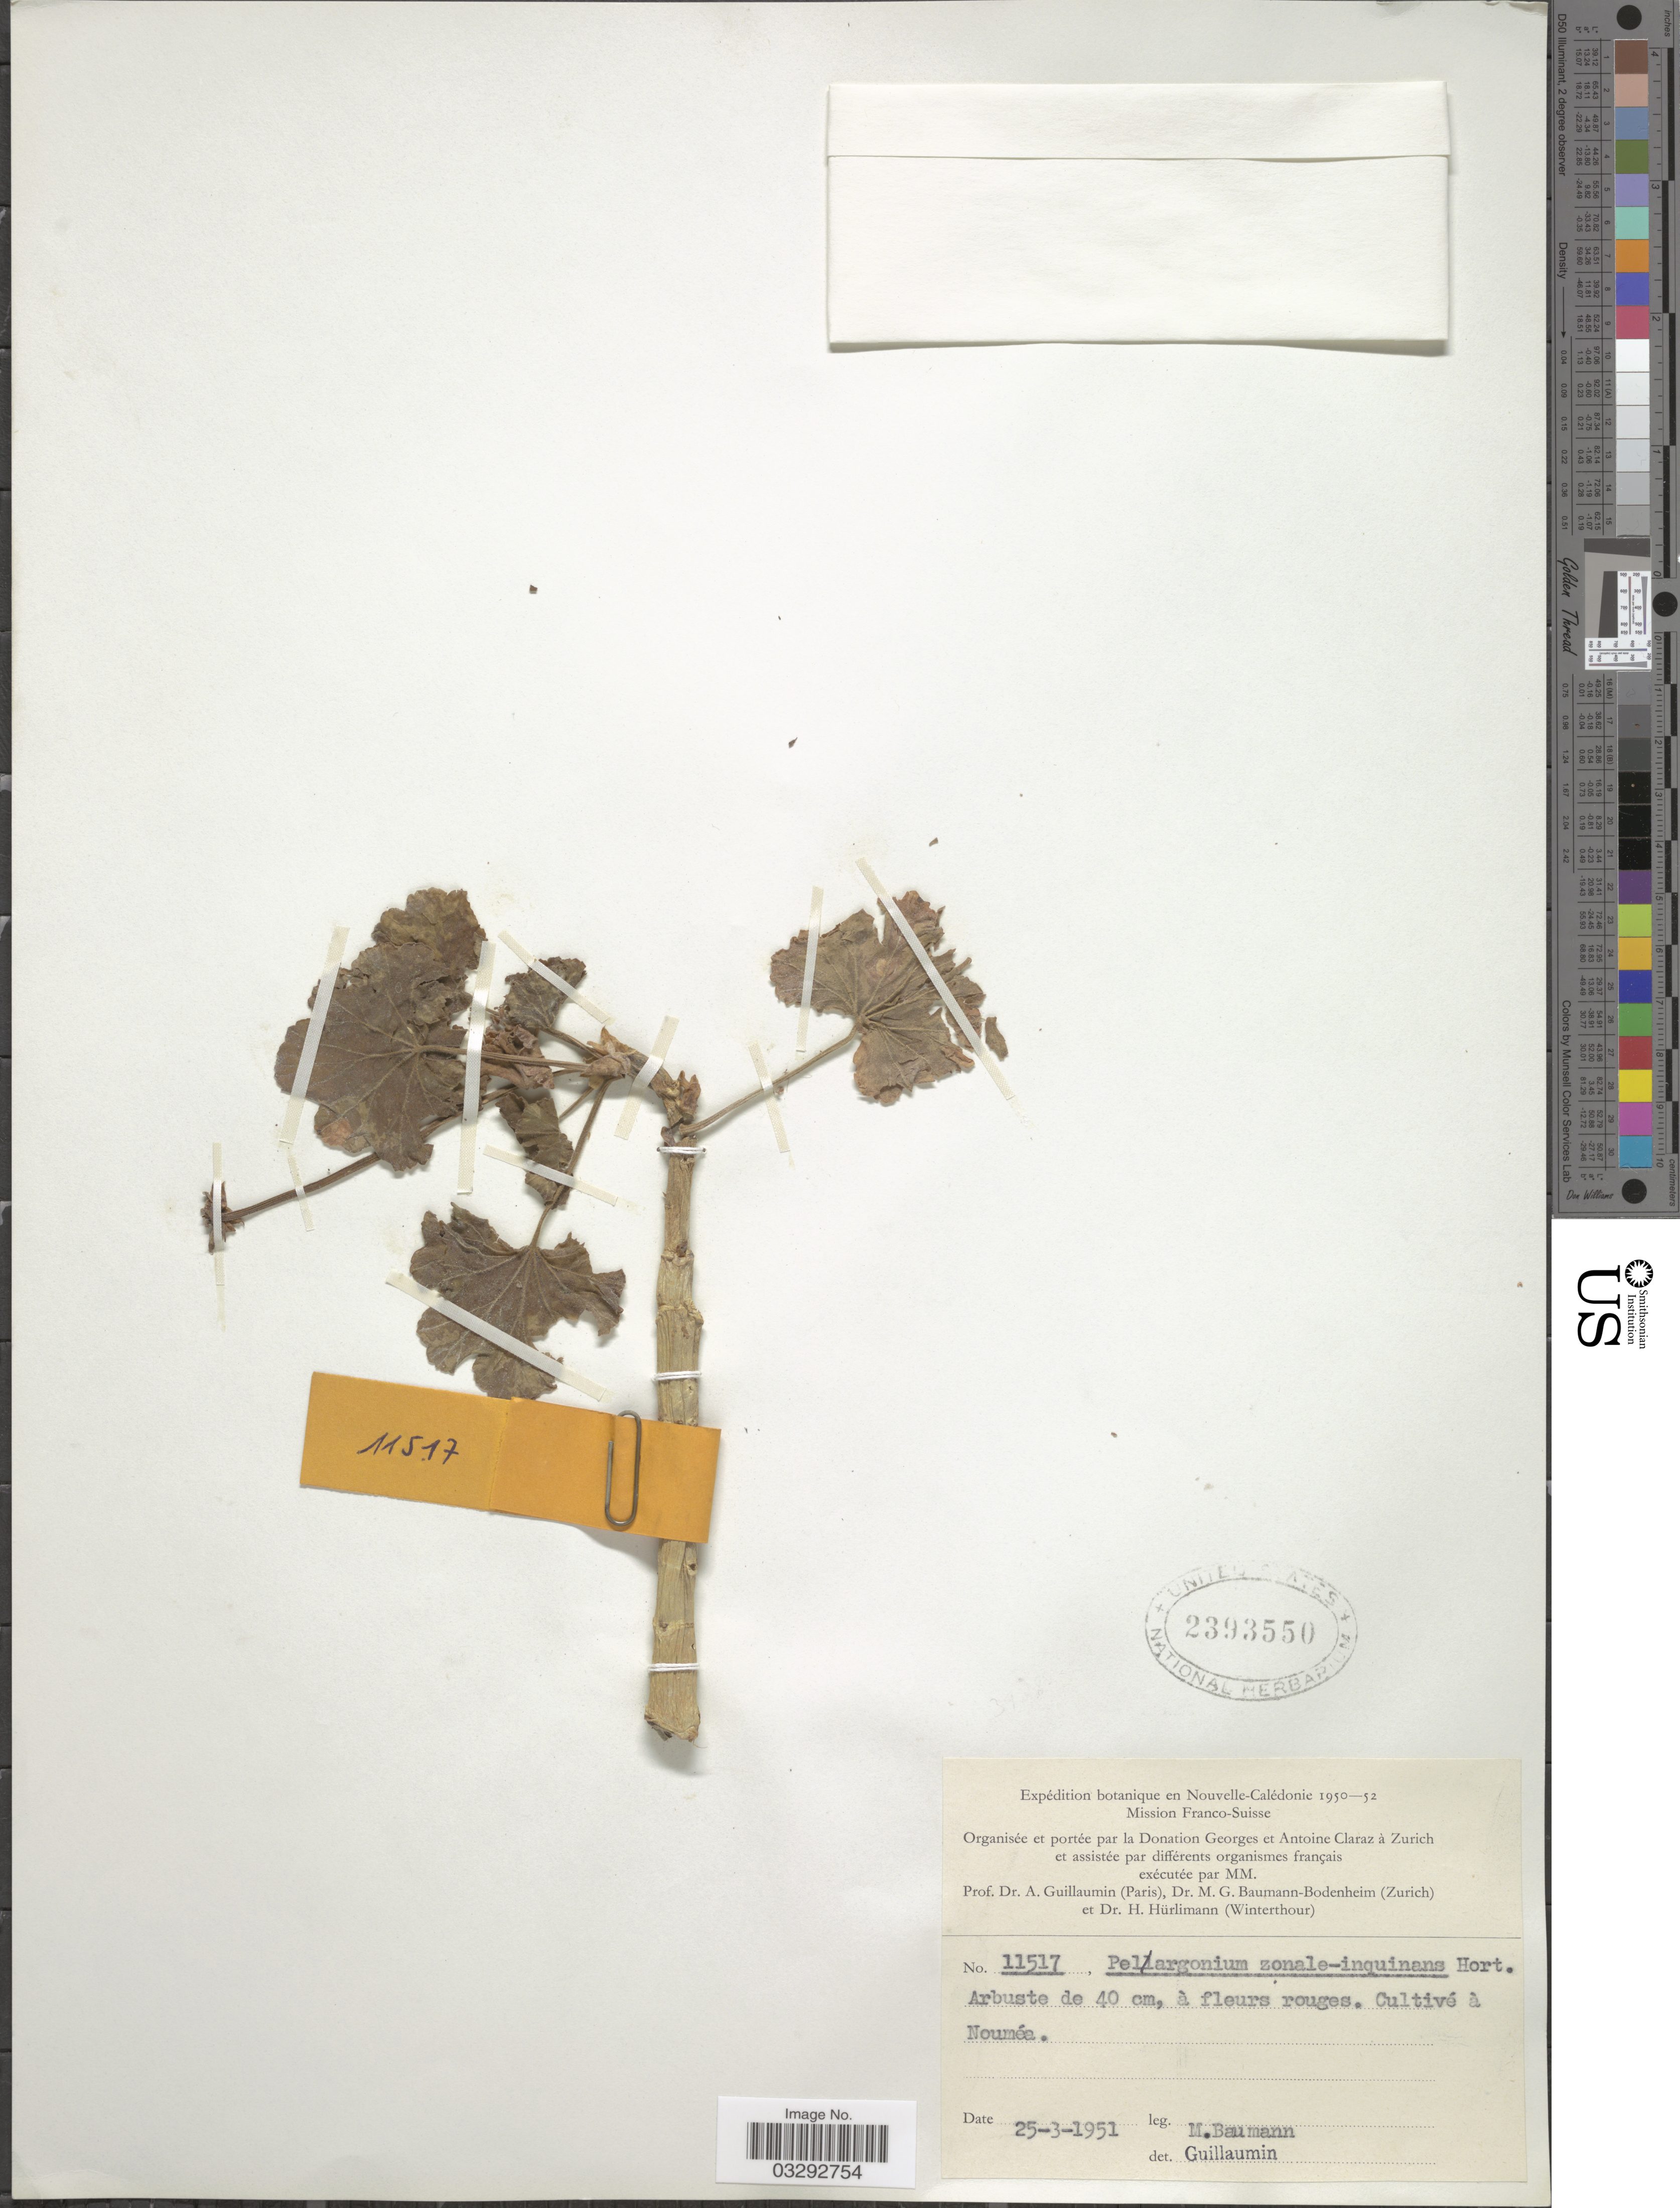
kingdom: Plantae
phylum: Tracheophyta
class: Magnoliopsida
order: Geraniales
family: Geraniaceae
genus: Pelargonium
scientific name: Pelargonium zonale x P. inquinans (L.) L'Hér.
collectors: M. Baumann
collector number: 11517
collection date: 1951-03-25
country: New Caledonia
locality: Cultivé à Nouméa.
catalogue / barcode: US 2393550